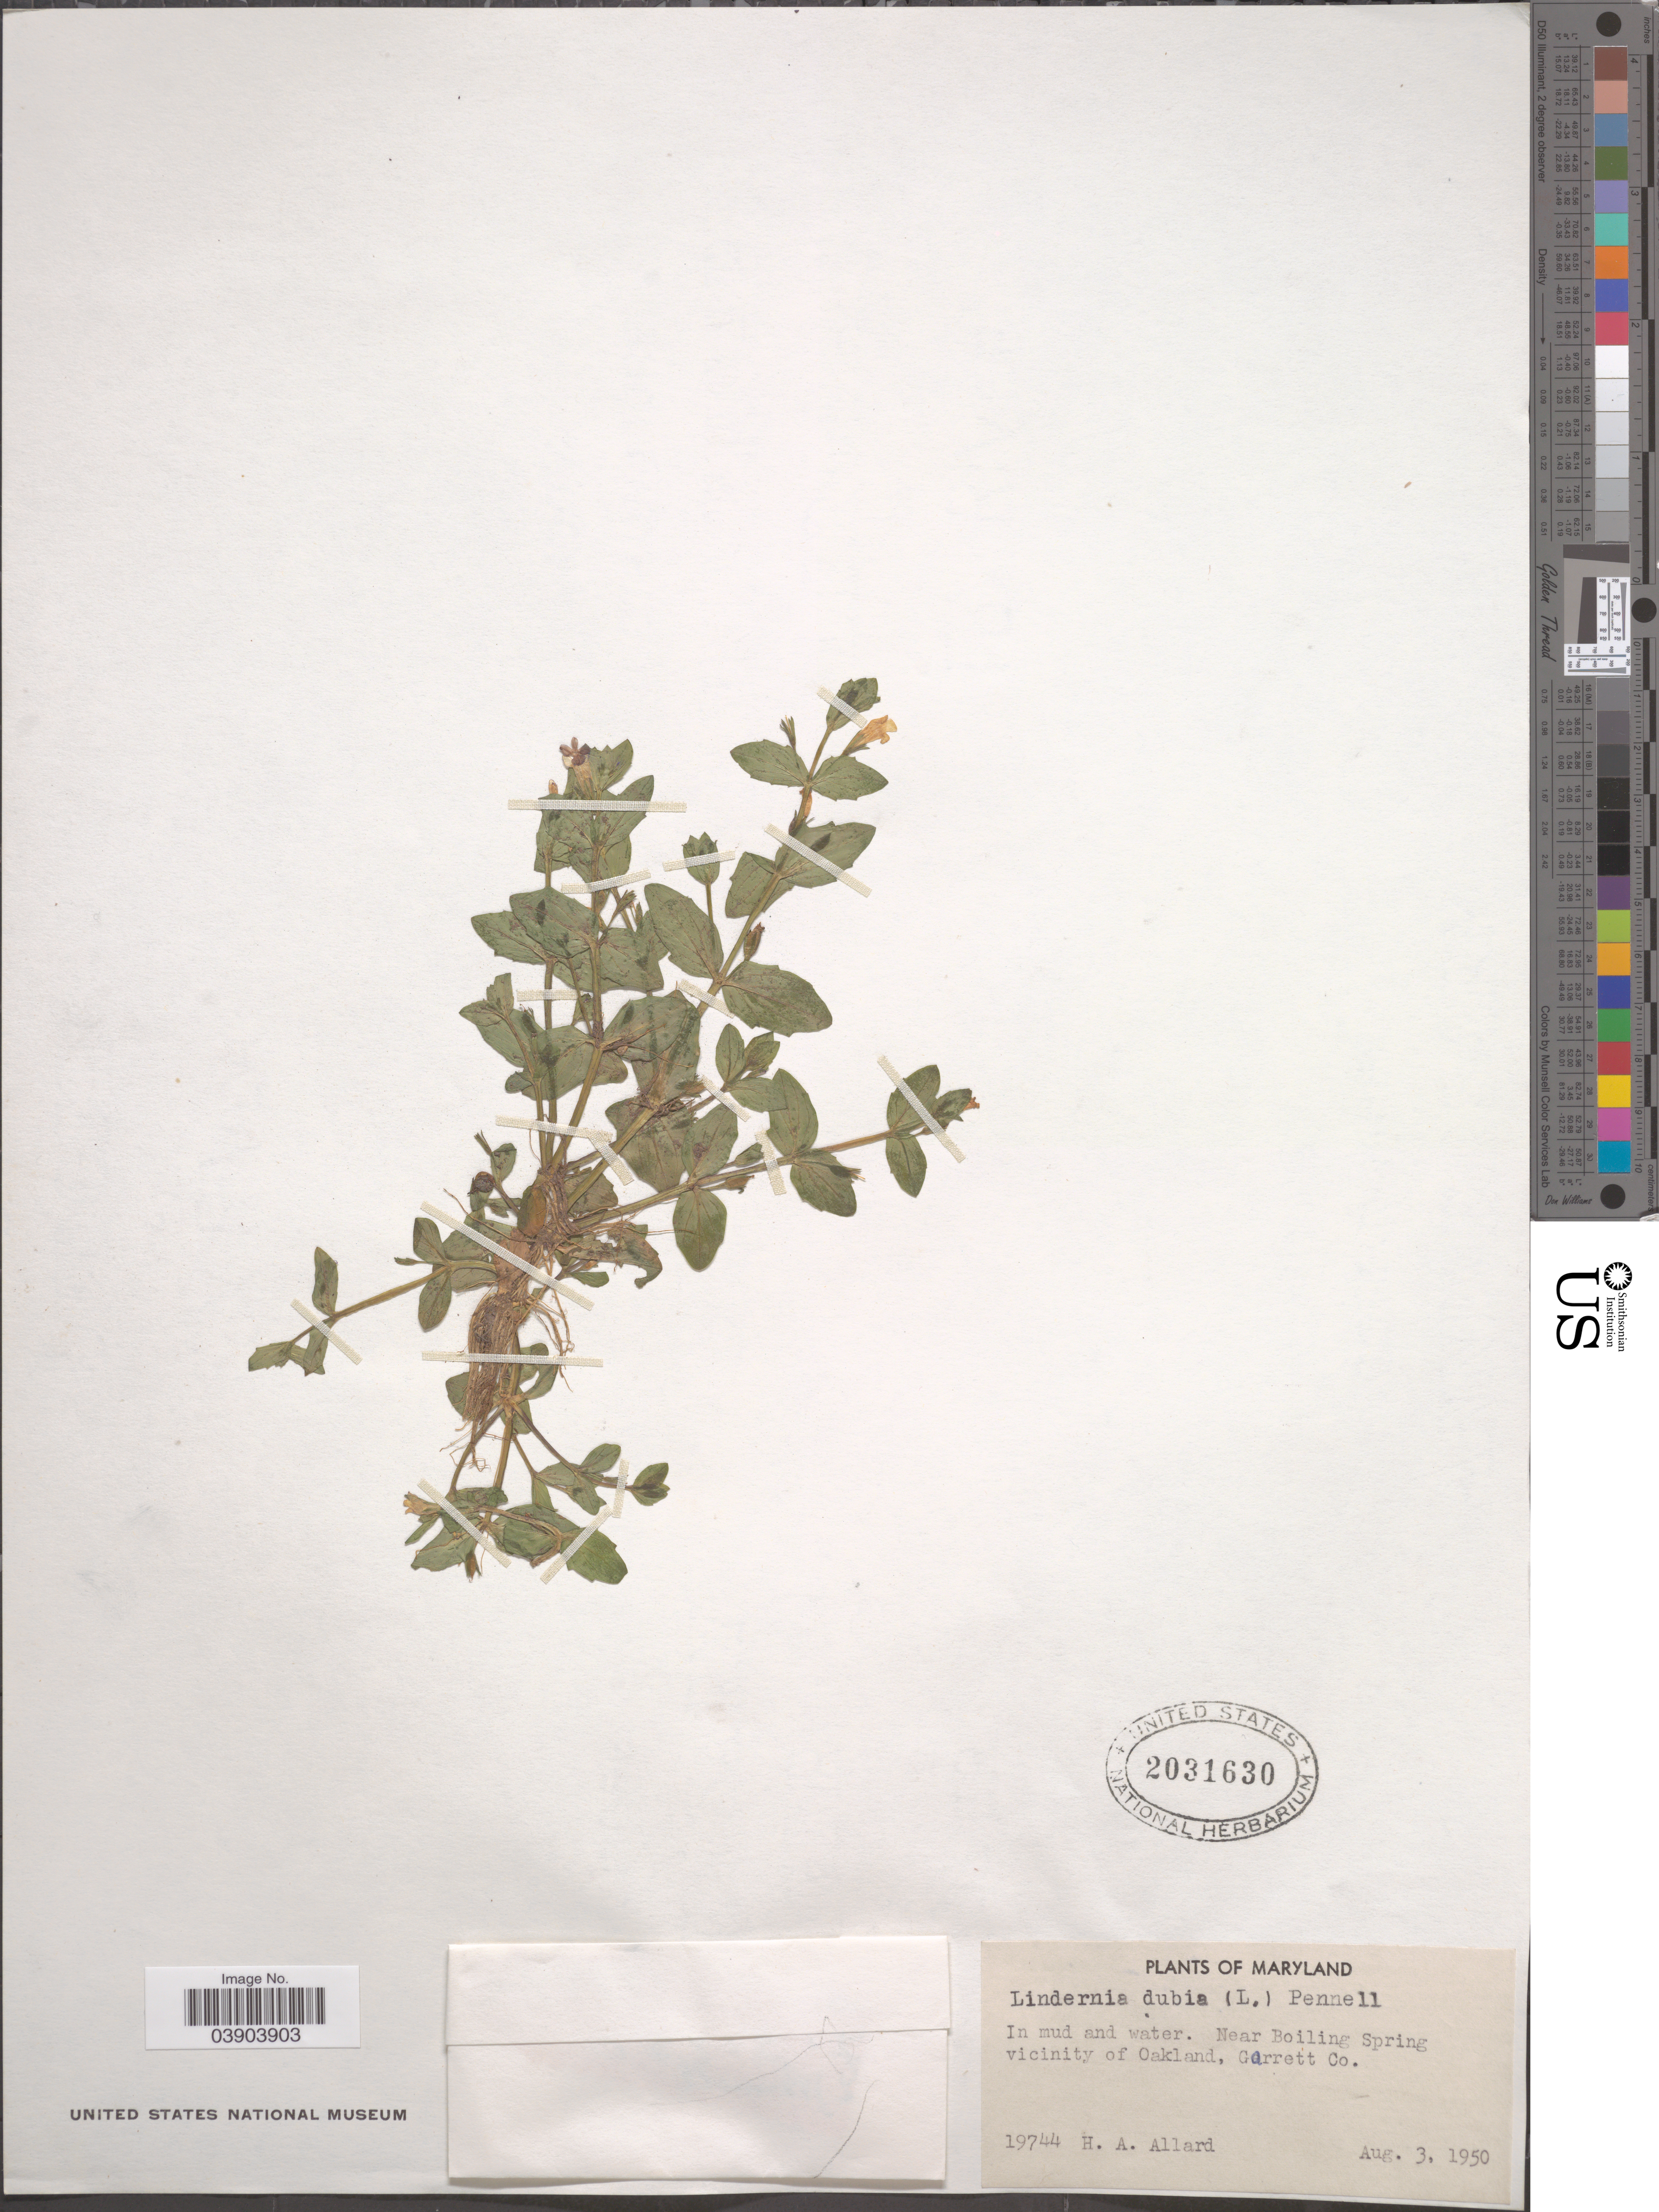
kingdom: Plantae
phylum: Tracheophyta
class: Magnoliopsida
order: Lamiales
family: Linderniaceae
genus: Lindernia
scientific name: Lindernia dubia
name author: (L.) Pennell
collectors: H. A. Allard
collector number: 19744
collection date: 1950-08-03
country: United States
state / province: Maryland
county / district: Garrett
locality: Near Boiling Spring. Vicinity of Oakland, Garrett Co.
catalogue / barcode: US 2031630